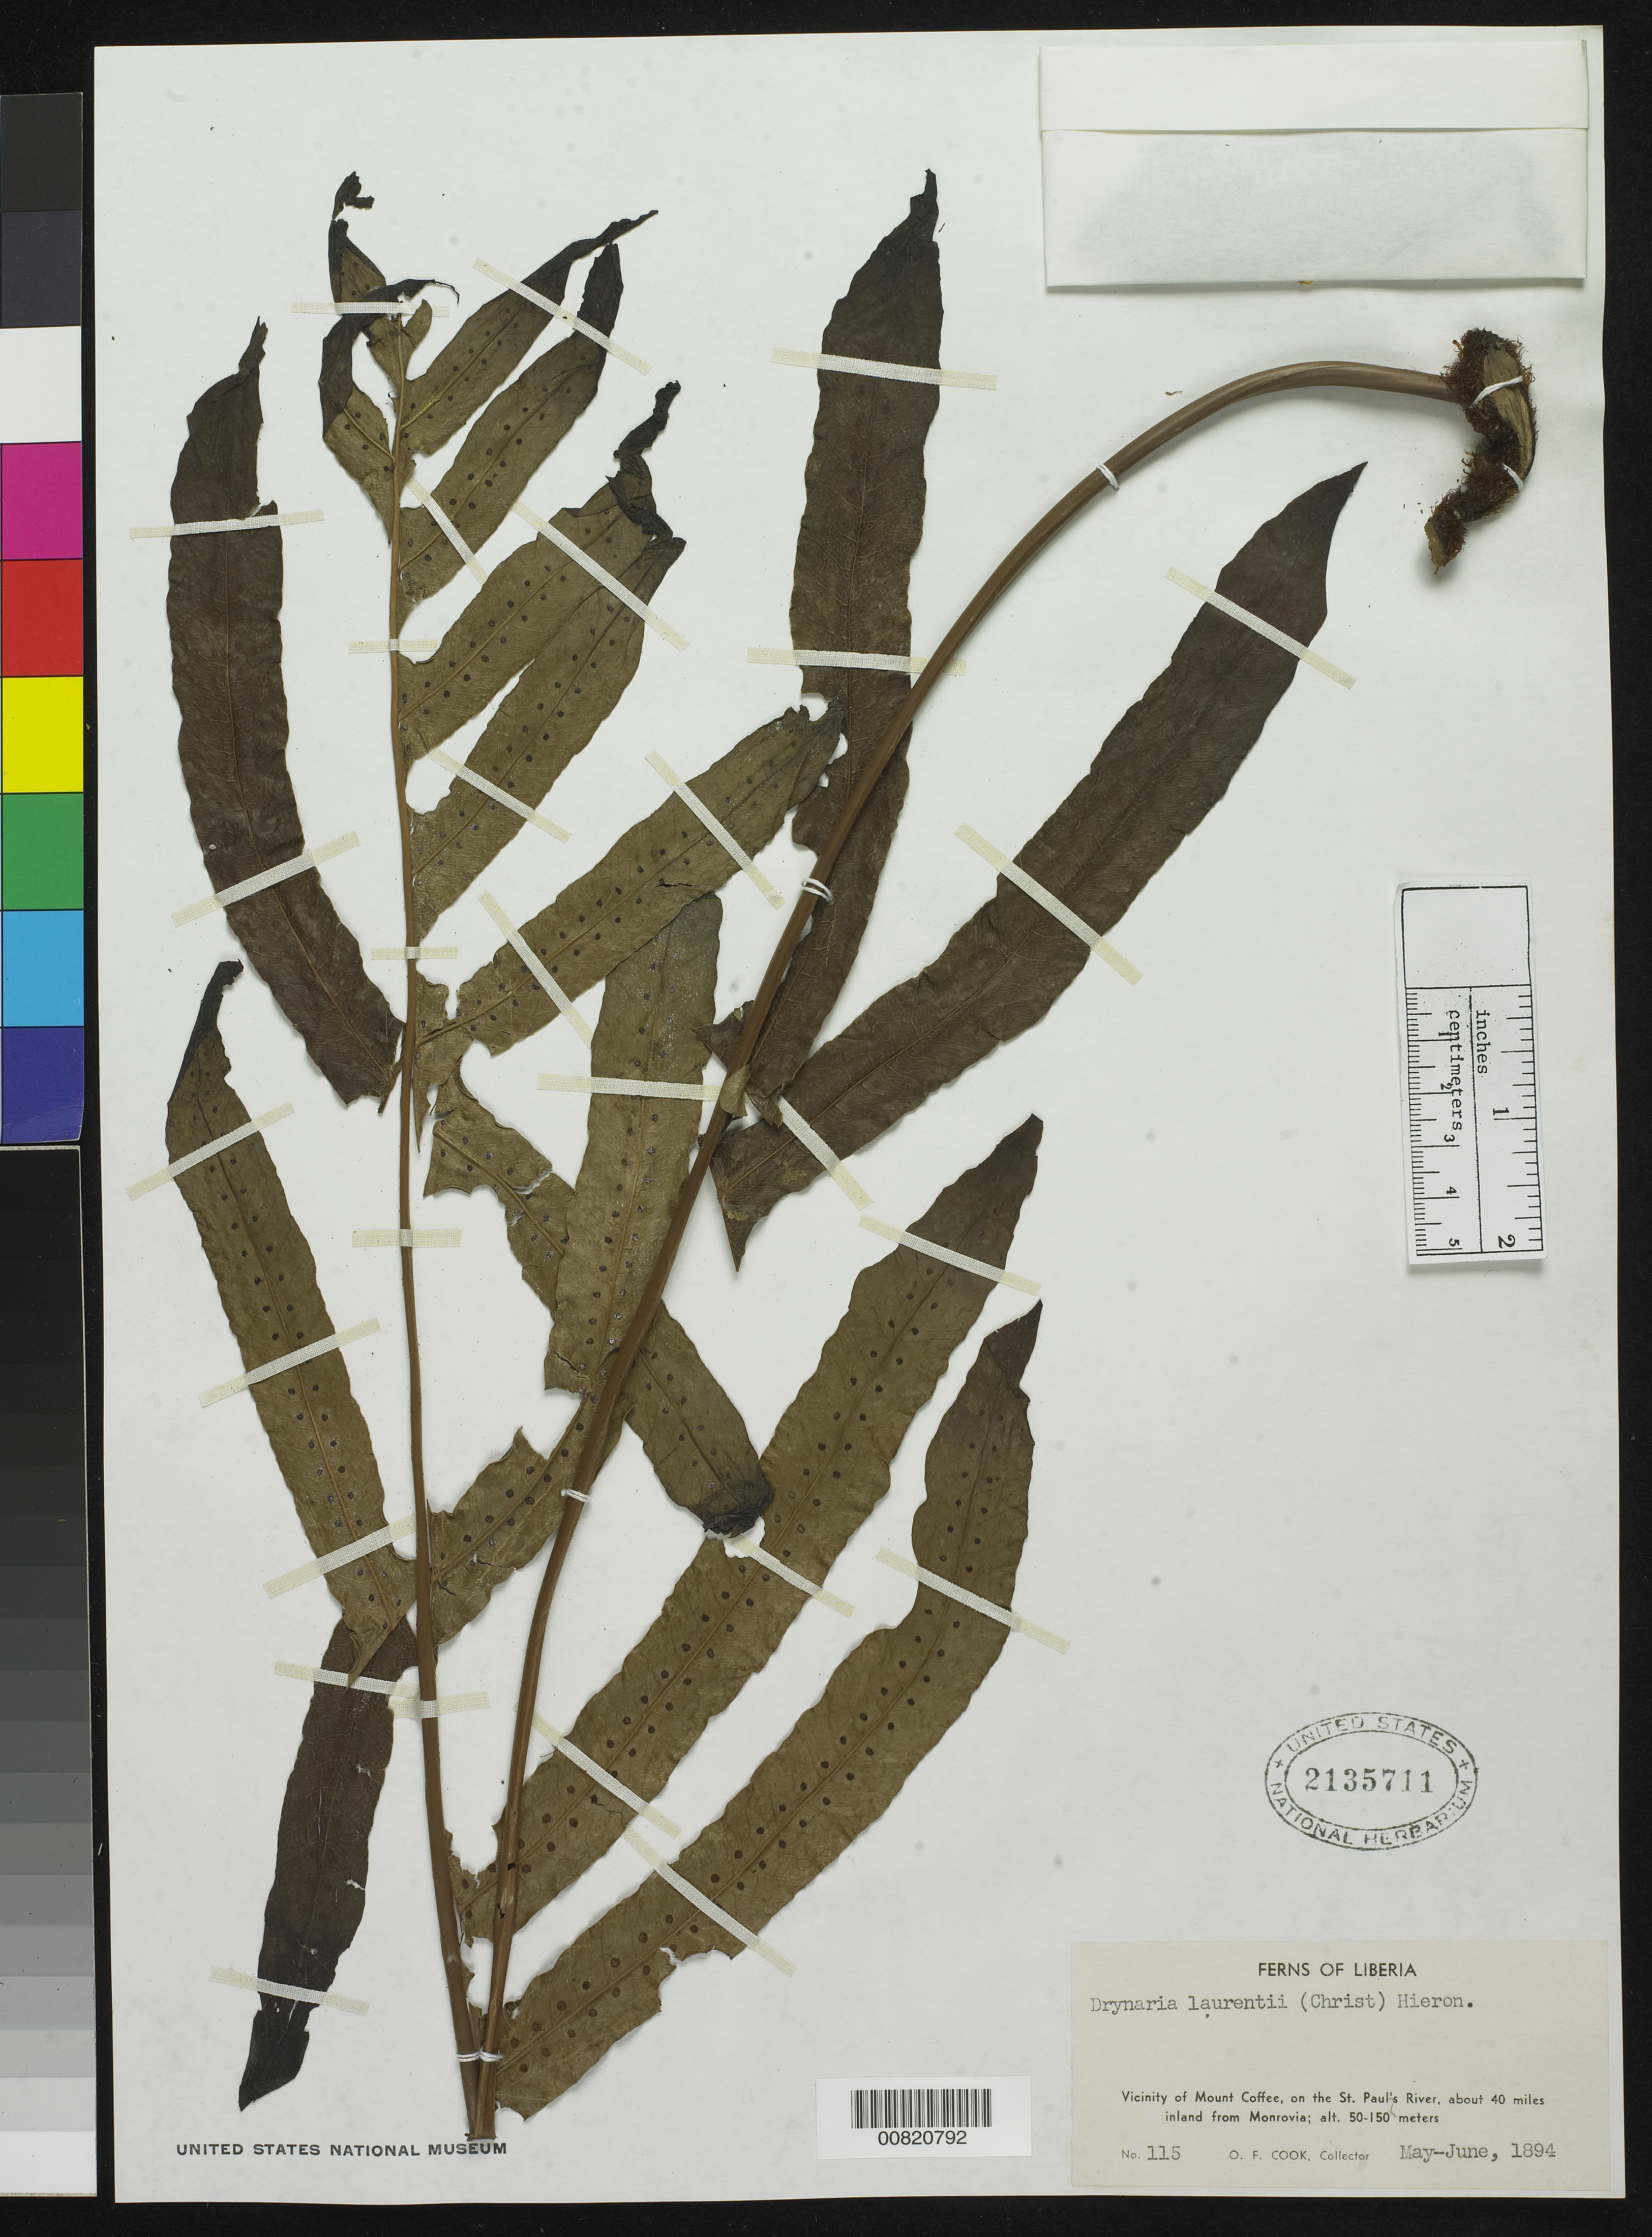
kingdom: Plantae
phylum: Tracheophyta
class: Polypodiopsida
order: Polypodiales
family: Polypodiaceae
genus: Drynaria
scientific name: Drynaria laurentii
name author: (Christ) Hieron.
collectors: O. F. Cook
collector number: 115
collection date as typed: May 1894 to -- Jun 1894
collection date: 1894-05/1894-06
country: Liberia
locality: Vicinity of Mount Coffee, on the St. Paul's River, about 40 miles inland from Monrovia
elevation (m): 50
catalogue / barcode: US 2135711